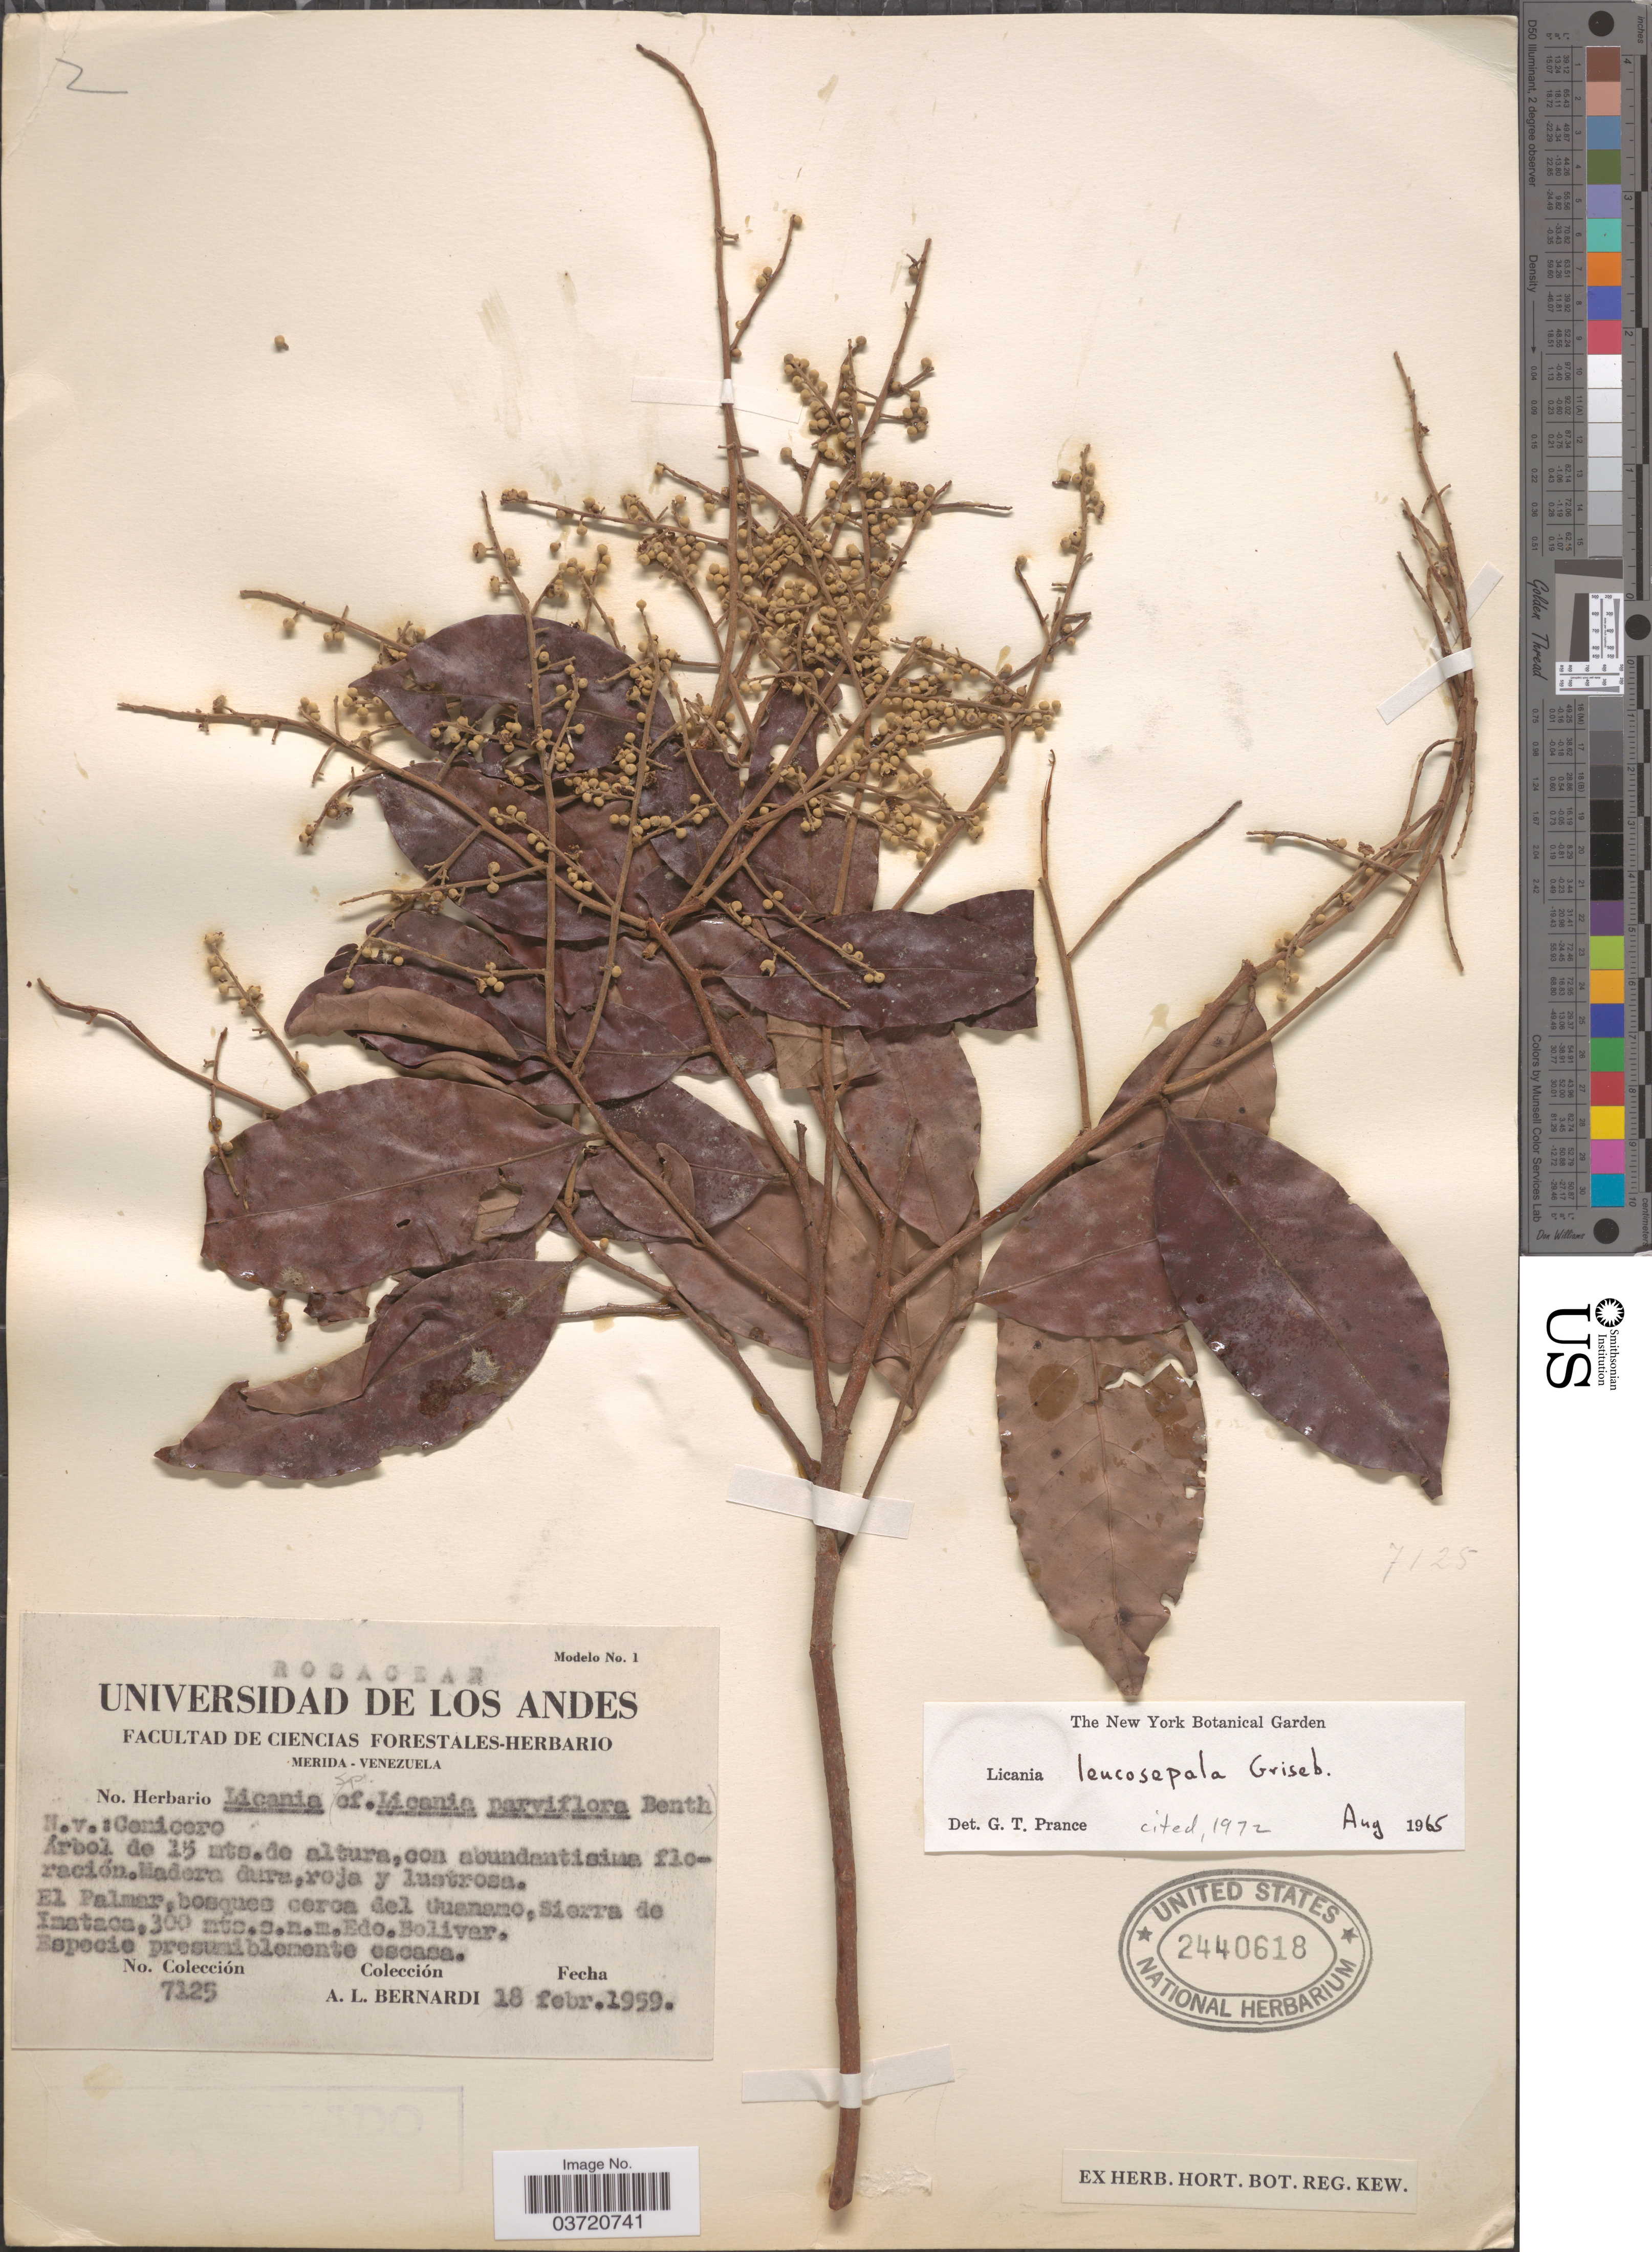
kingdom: Plantae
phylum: Tracheophyta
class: Magnoliopsida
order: Malpighiales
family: Chrysobalanaceae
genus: Moquilea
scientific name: Moquilea leucosepala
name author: (Griseb.) R.O. Williams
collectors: A. L. Bernardi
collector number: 7125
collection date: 1959-02-18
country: Venezuela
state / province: Bolivar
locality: El Palmar, bosques cerca del Guanamo, Sierra de Imataca.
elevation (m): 300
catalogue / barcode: US 2440618